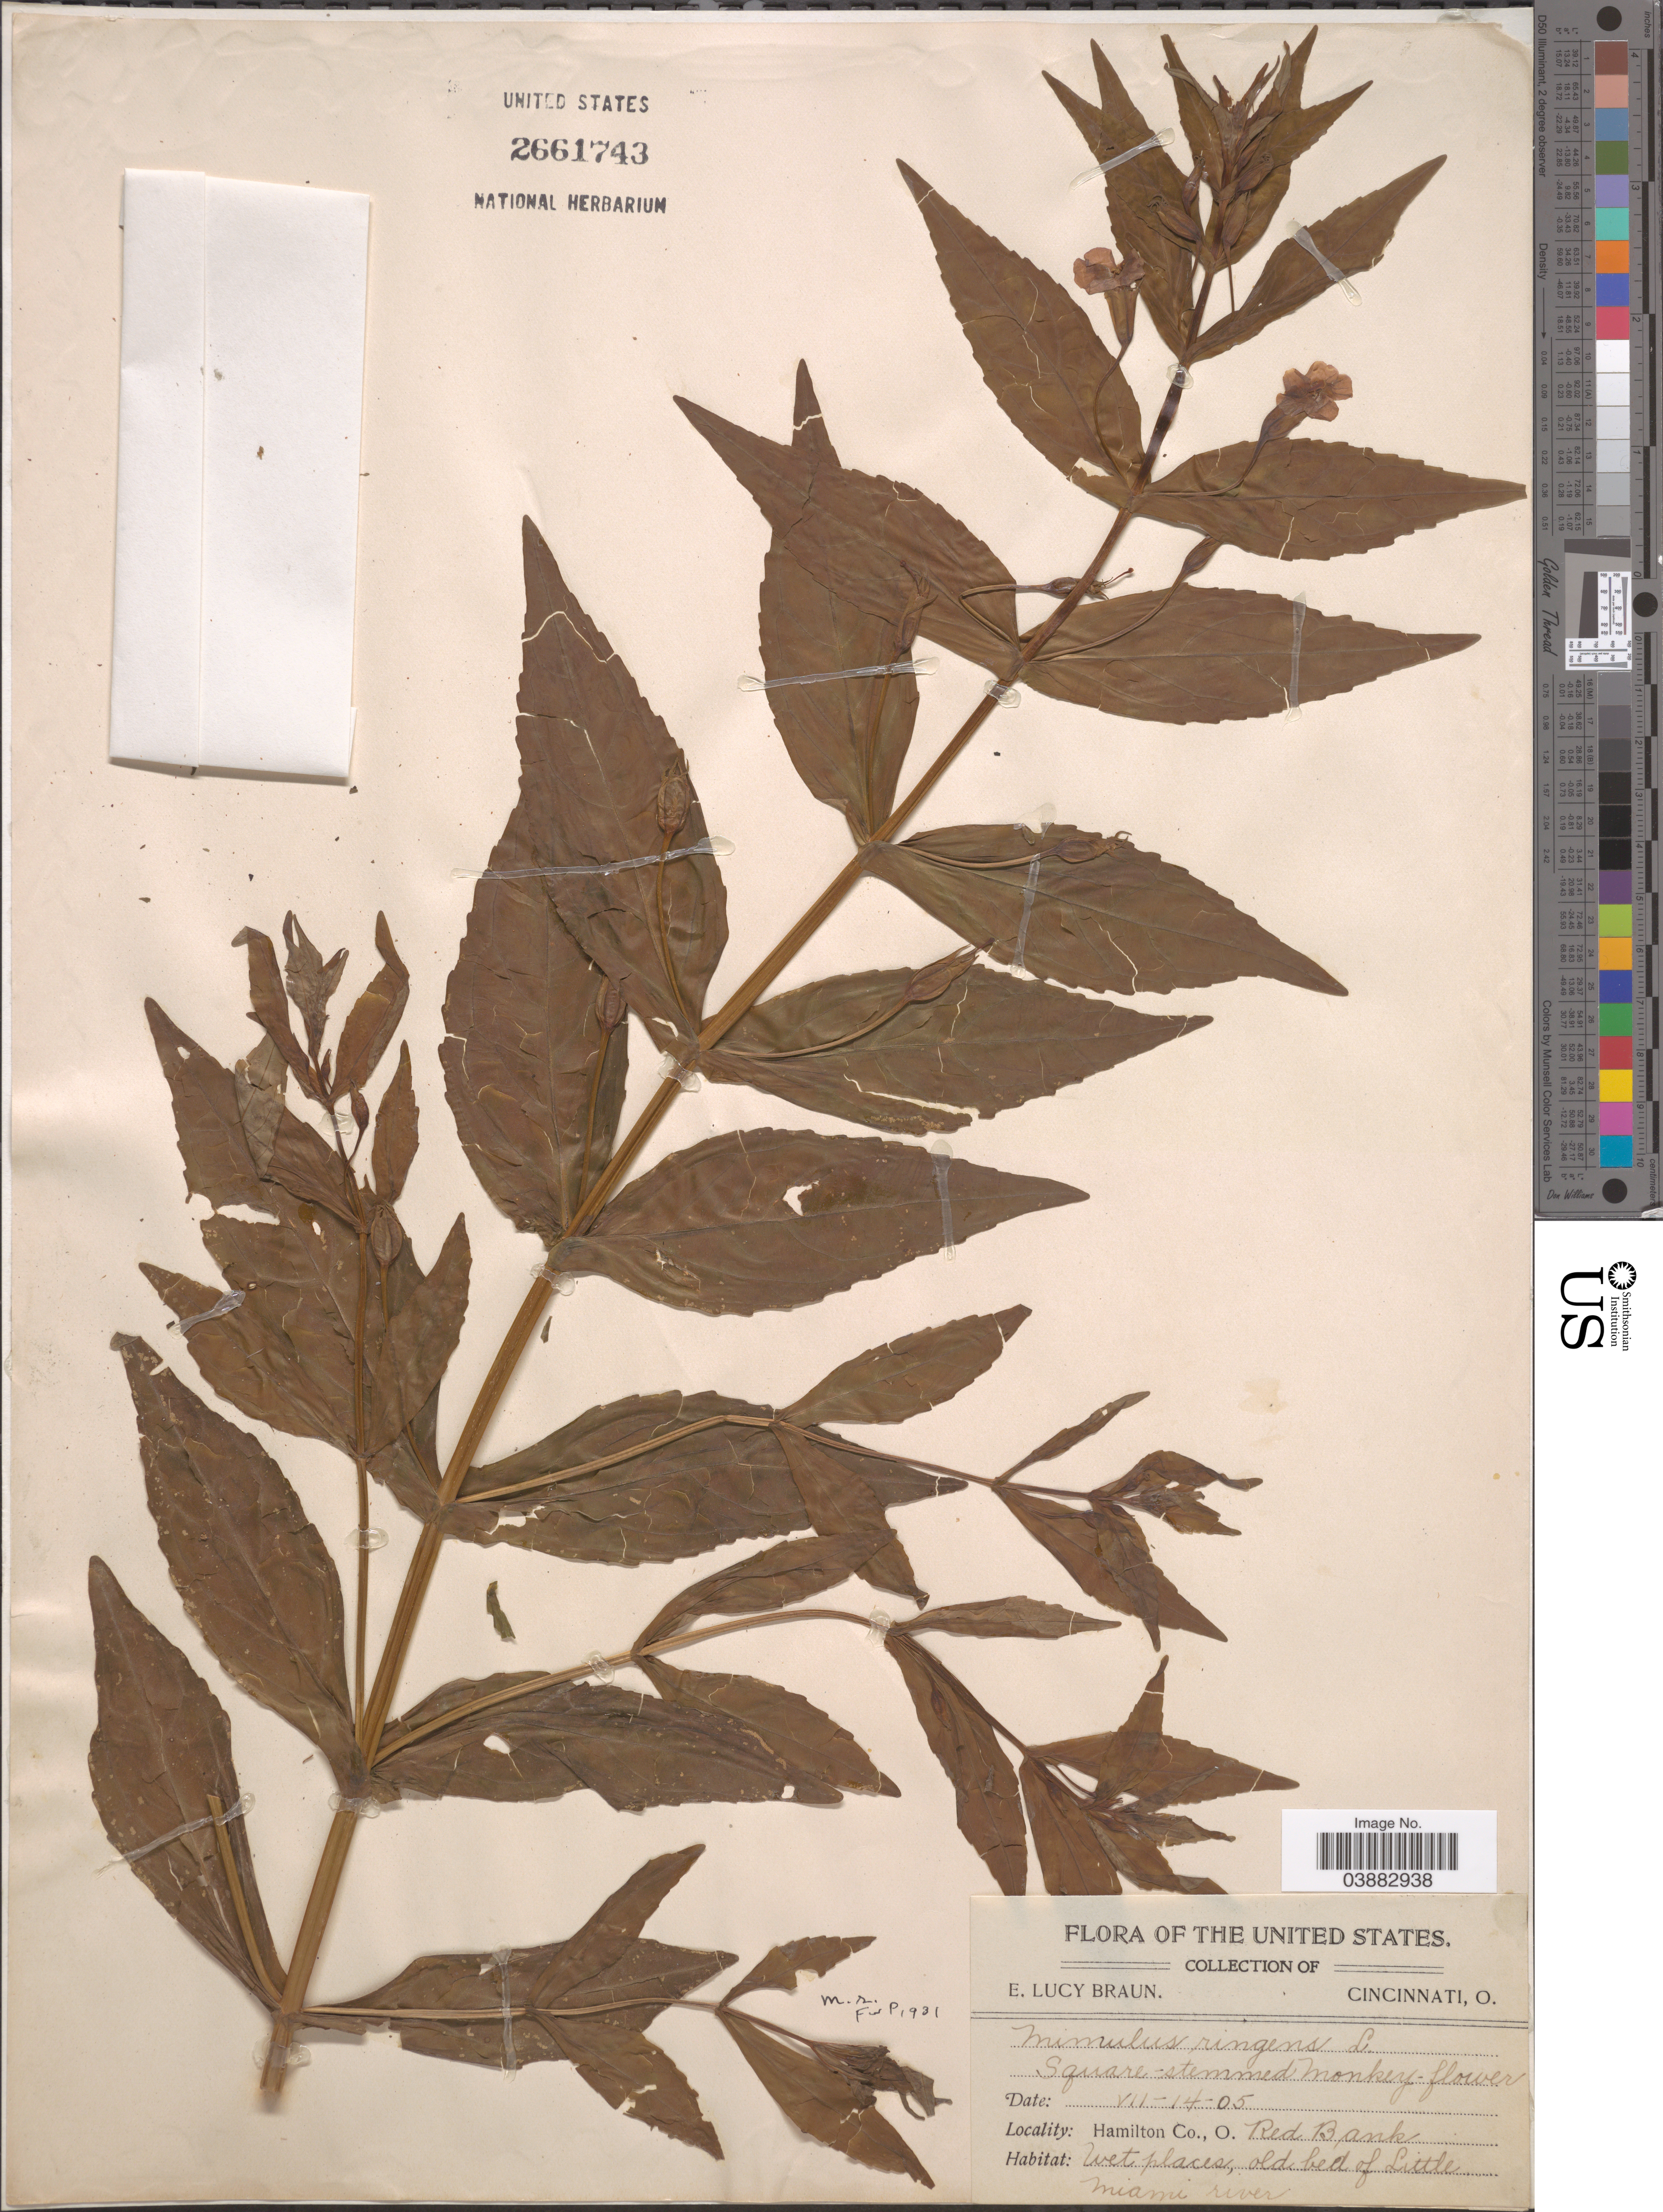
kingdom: Plantae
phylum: Tracheophyta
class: Magnoliopsida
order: Lamiales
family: Phrymaceae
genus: Mimulus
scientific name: Mimulus ringens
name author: L.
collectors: E. L. Braun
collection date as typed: Transcribed d/m/y: 14/7/5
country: United States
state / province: Ohio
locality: Hamilton Co. Red Bank. Old belt of Little Miami river.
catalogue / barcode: US 2661743